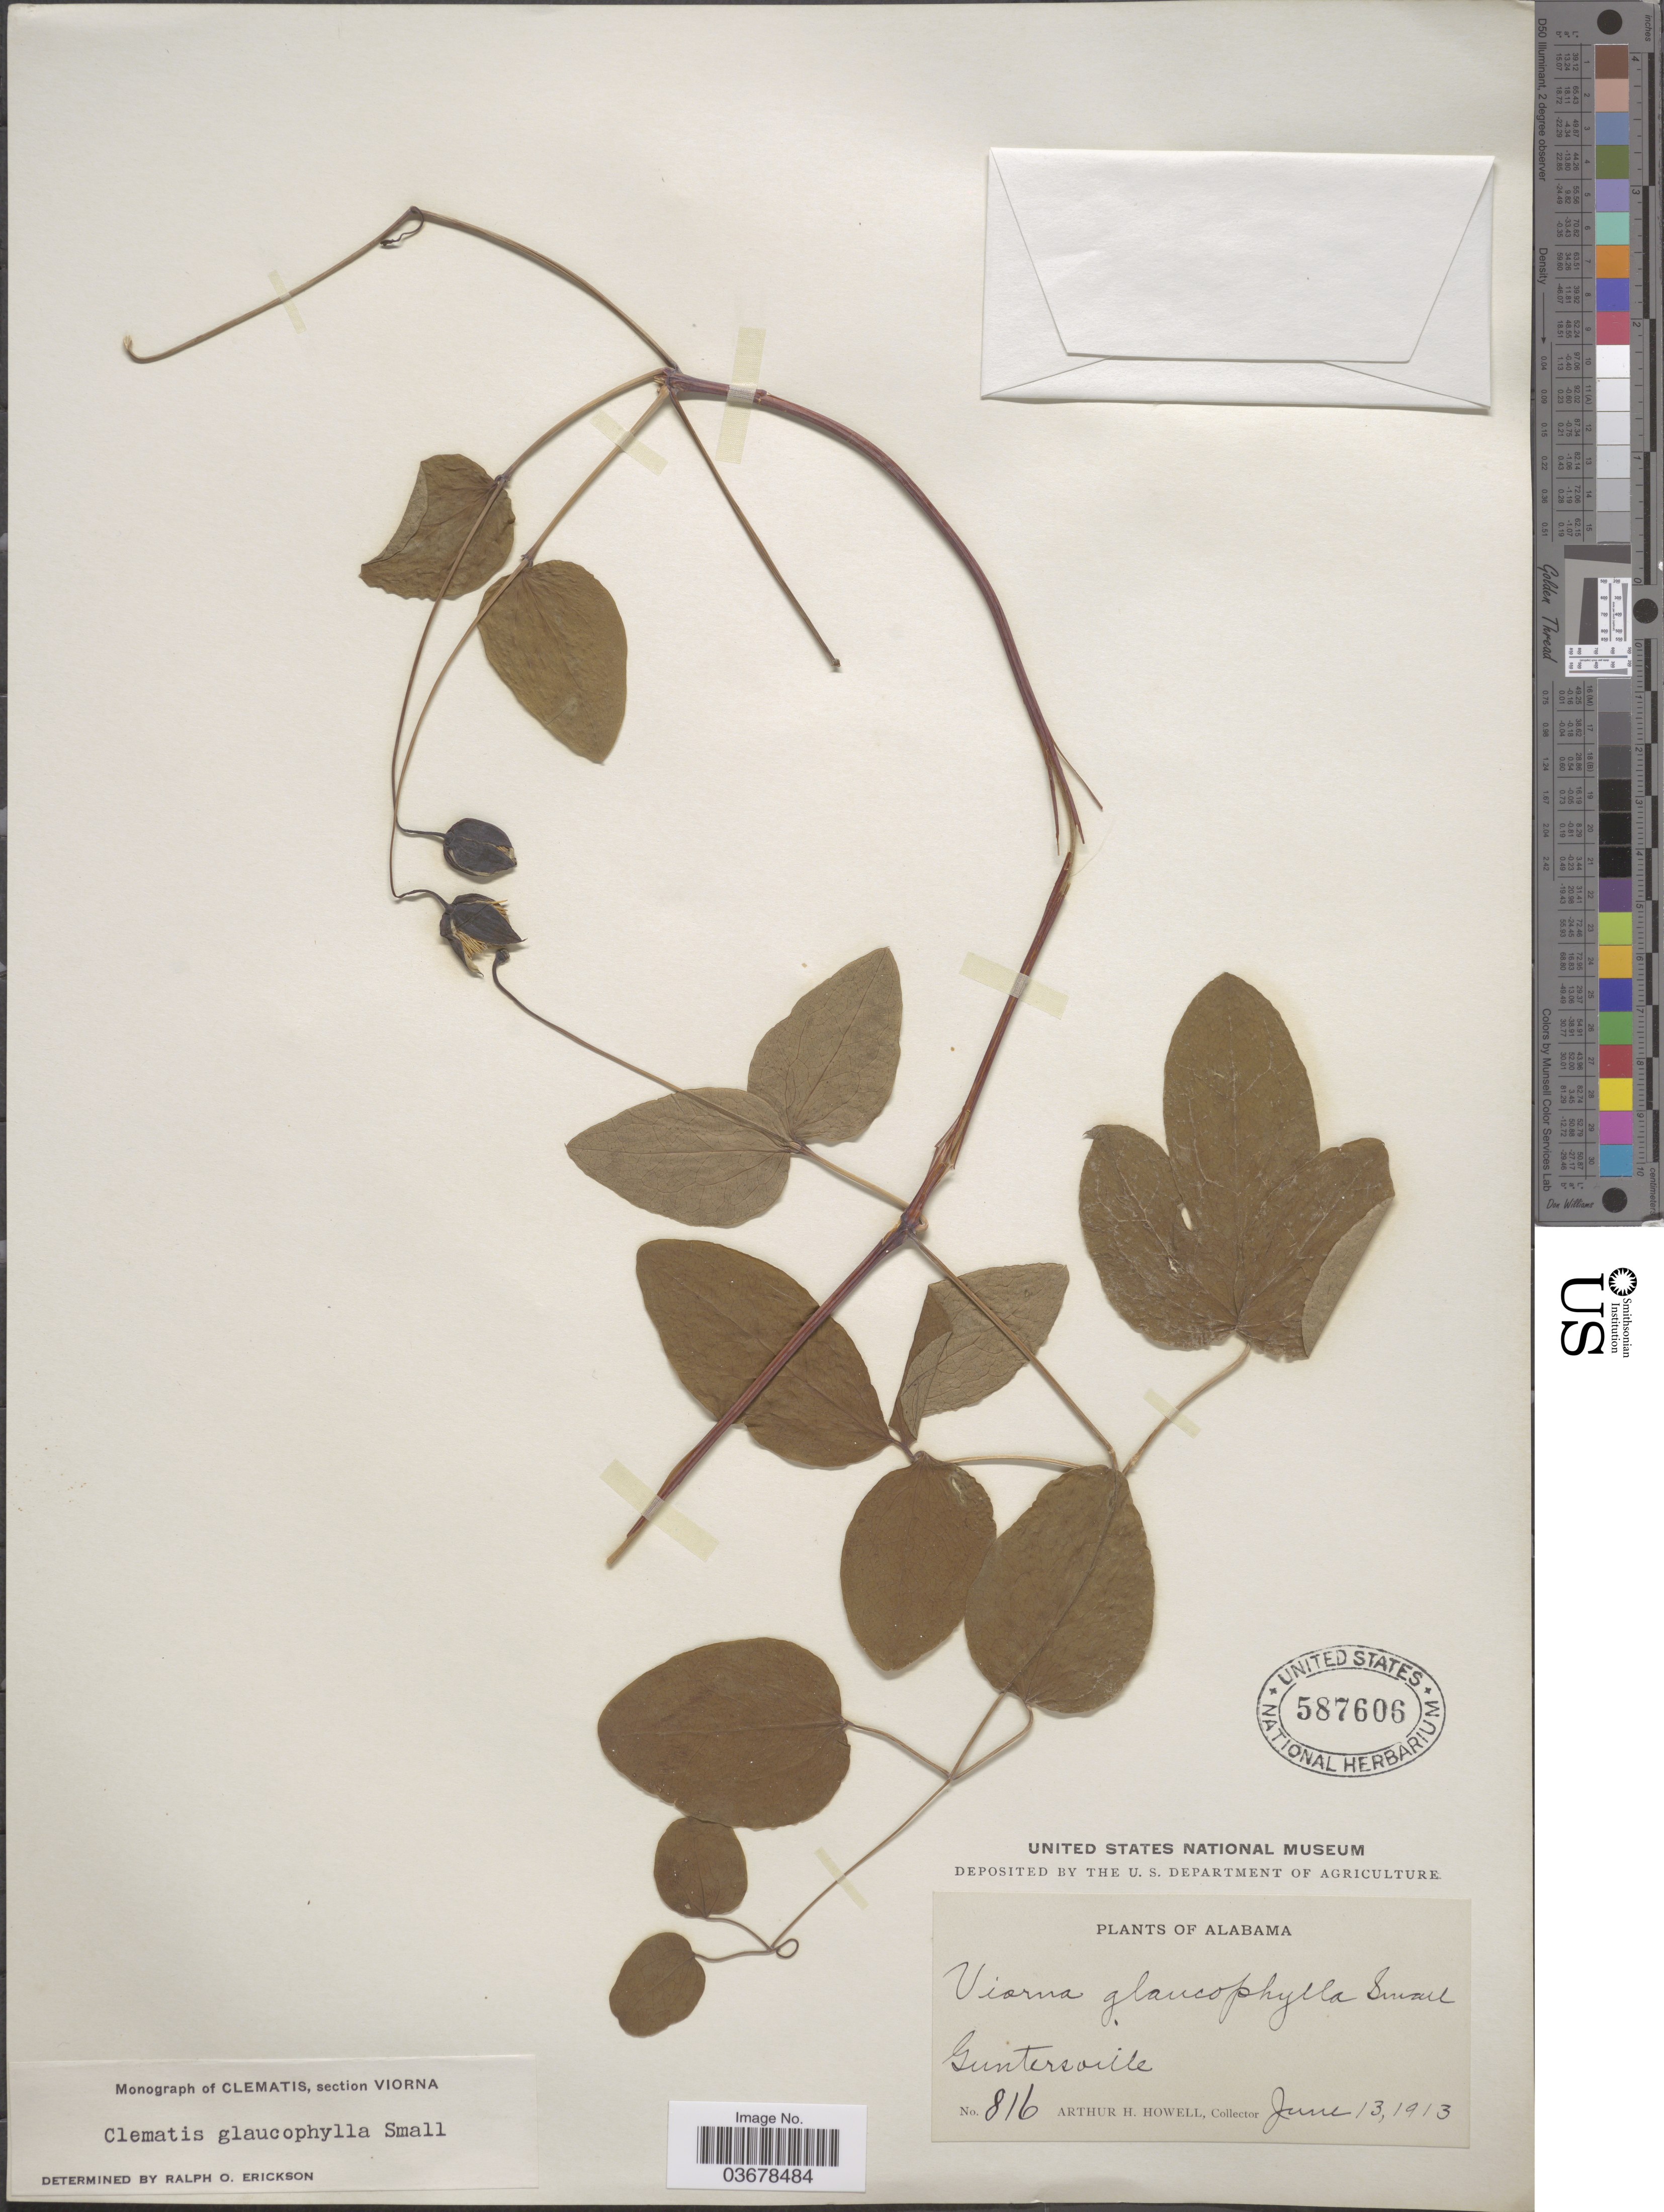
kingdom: Plantae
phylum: Tracheophyta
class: Magnoliopsida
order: Ranunculales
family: Ranunculaceae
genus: Clematis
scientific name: Clematis viorna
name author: L.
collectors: A. H. Howell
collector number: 816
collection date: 1913-06-13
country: United States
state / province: Alabama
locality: Guntersville.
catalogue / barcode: US 587606